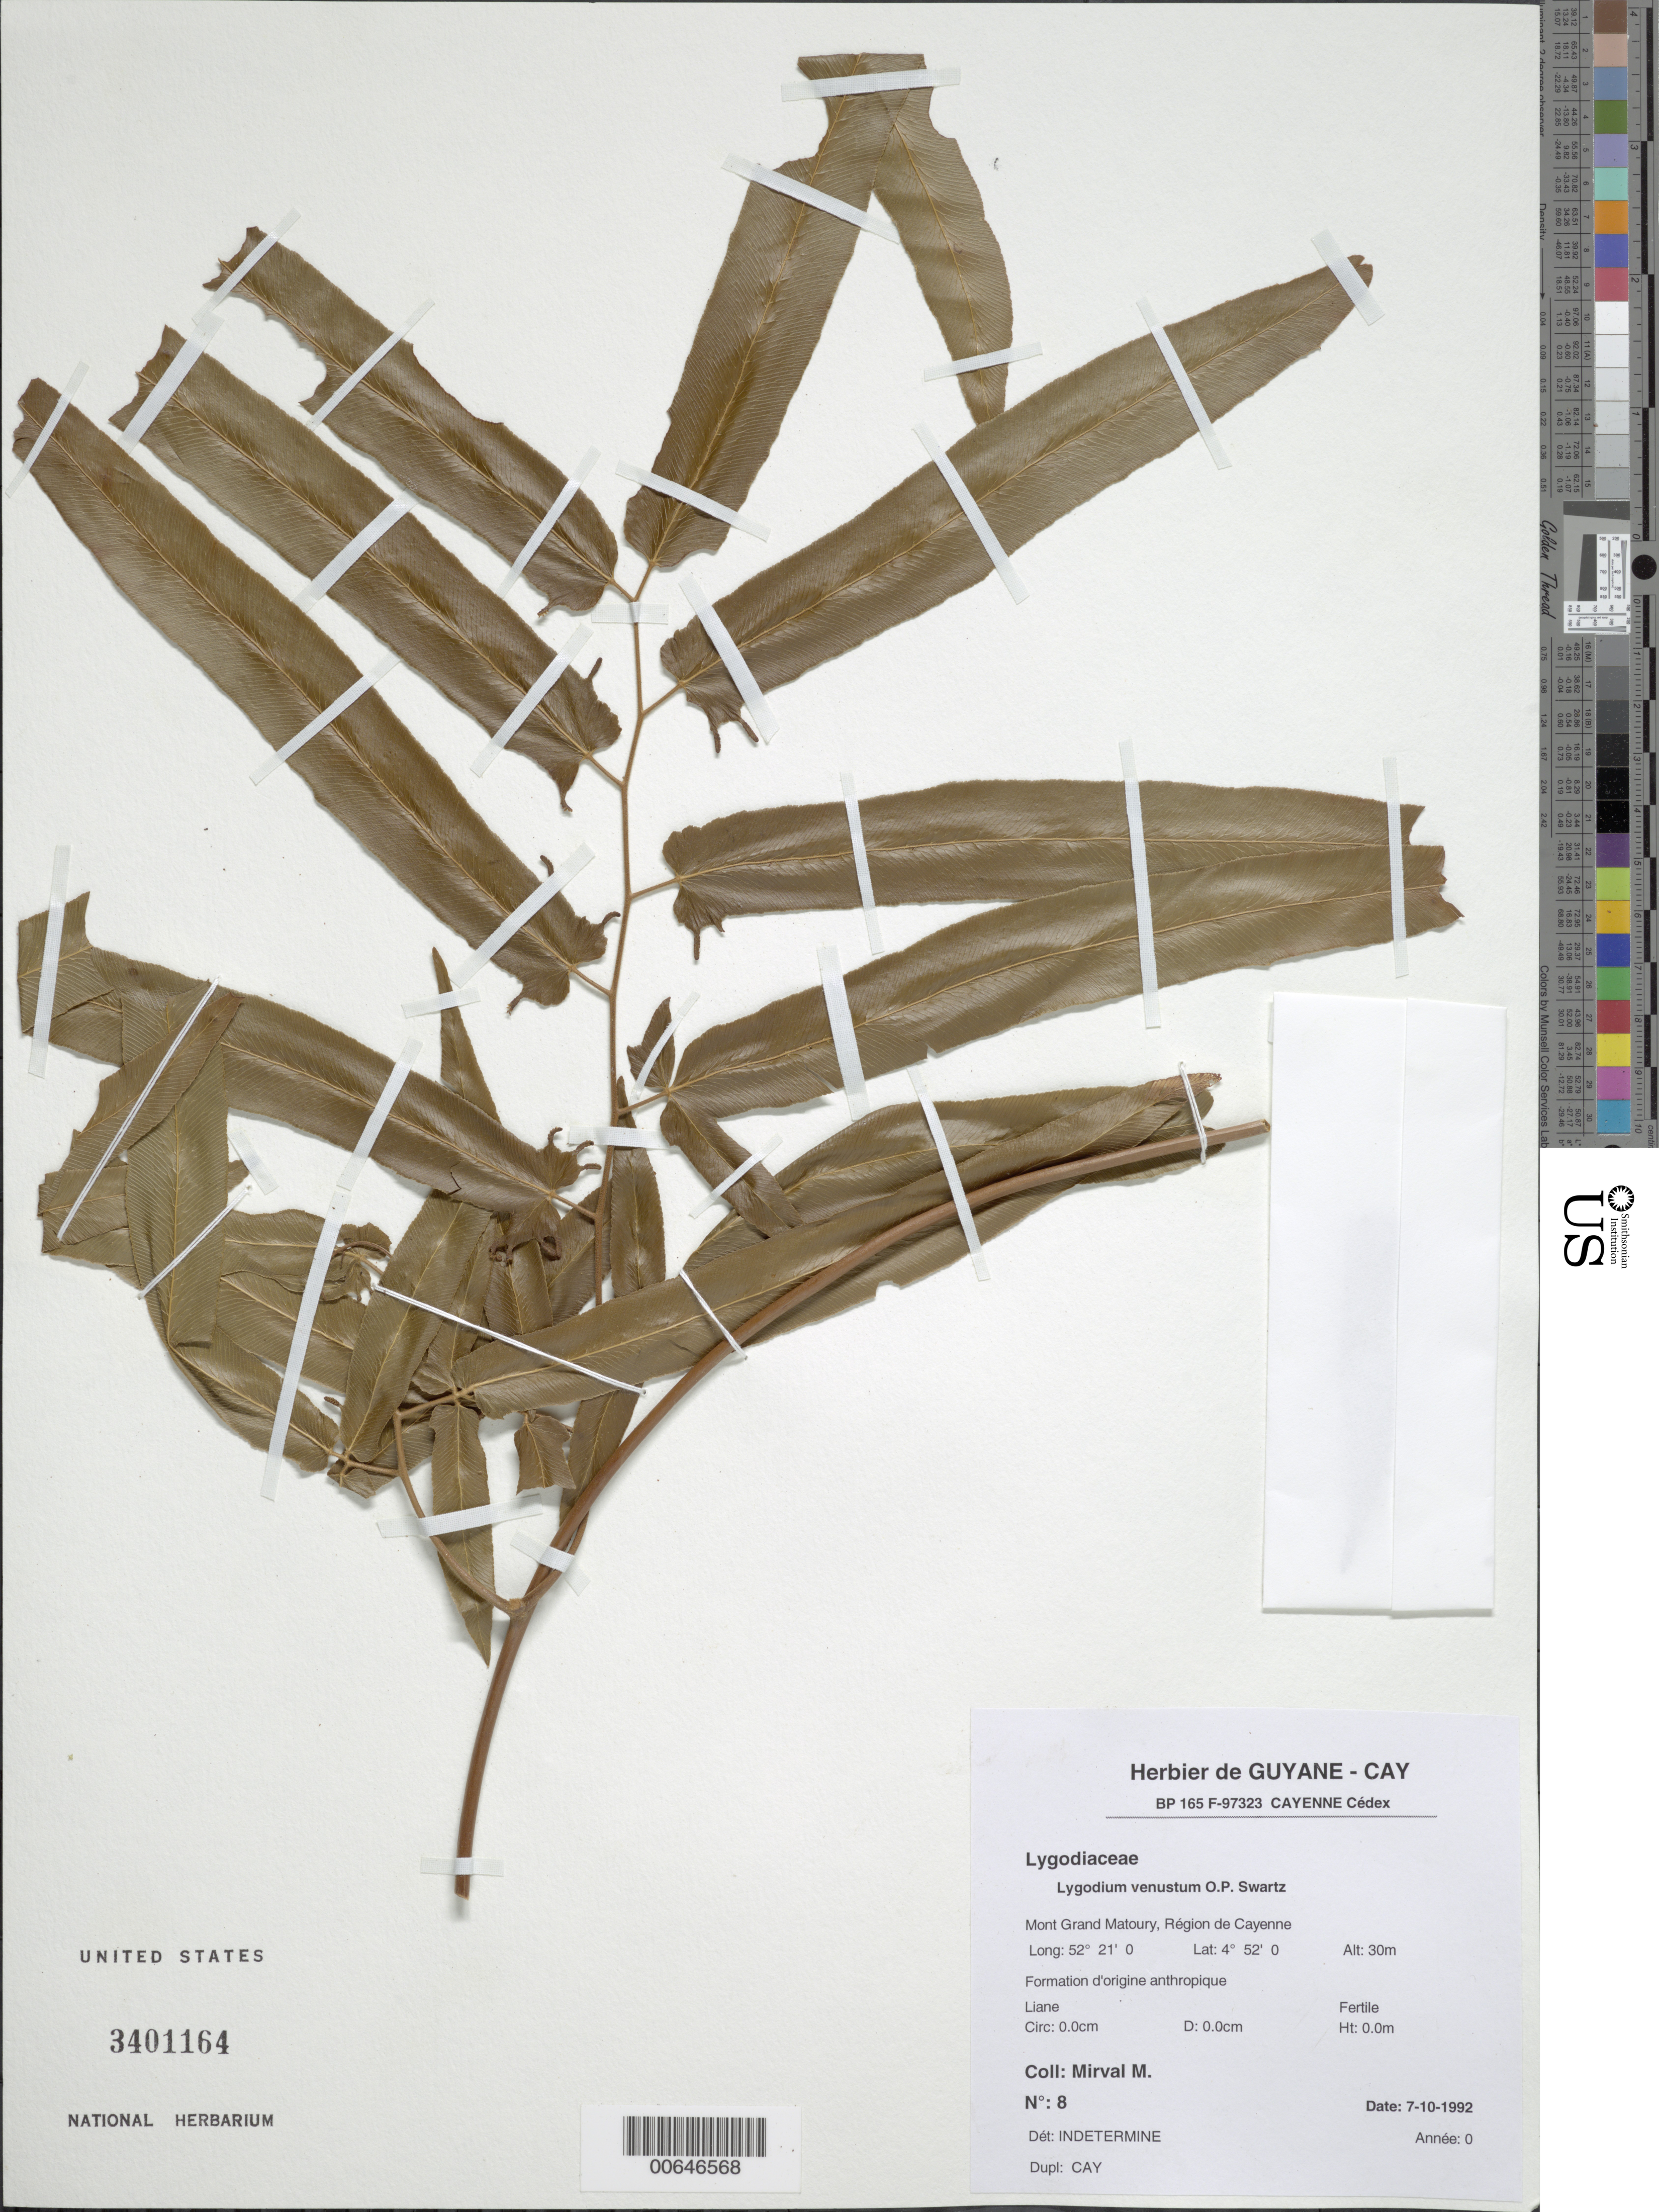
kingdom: Plantae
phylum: Tracheophyta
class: Polypodiopsida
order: Schizaeales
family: Lygodiaceae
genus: Lygodium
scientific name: Lygodium venustum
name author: Sw.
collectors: M. Mirval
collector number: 8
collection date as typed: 7-Oct-92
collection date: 1992-10-07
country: French Guiana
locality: Mont Grand Matoury, Région de Cayenne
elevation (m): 30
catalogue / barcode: US 3401164